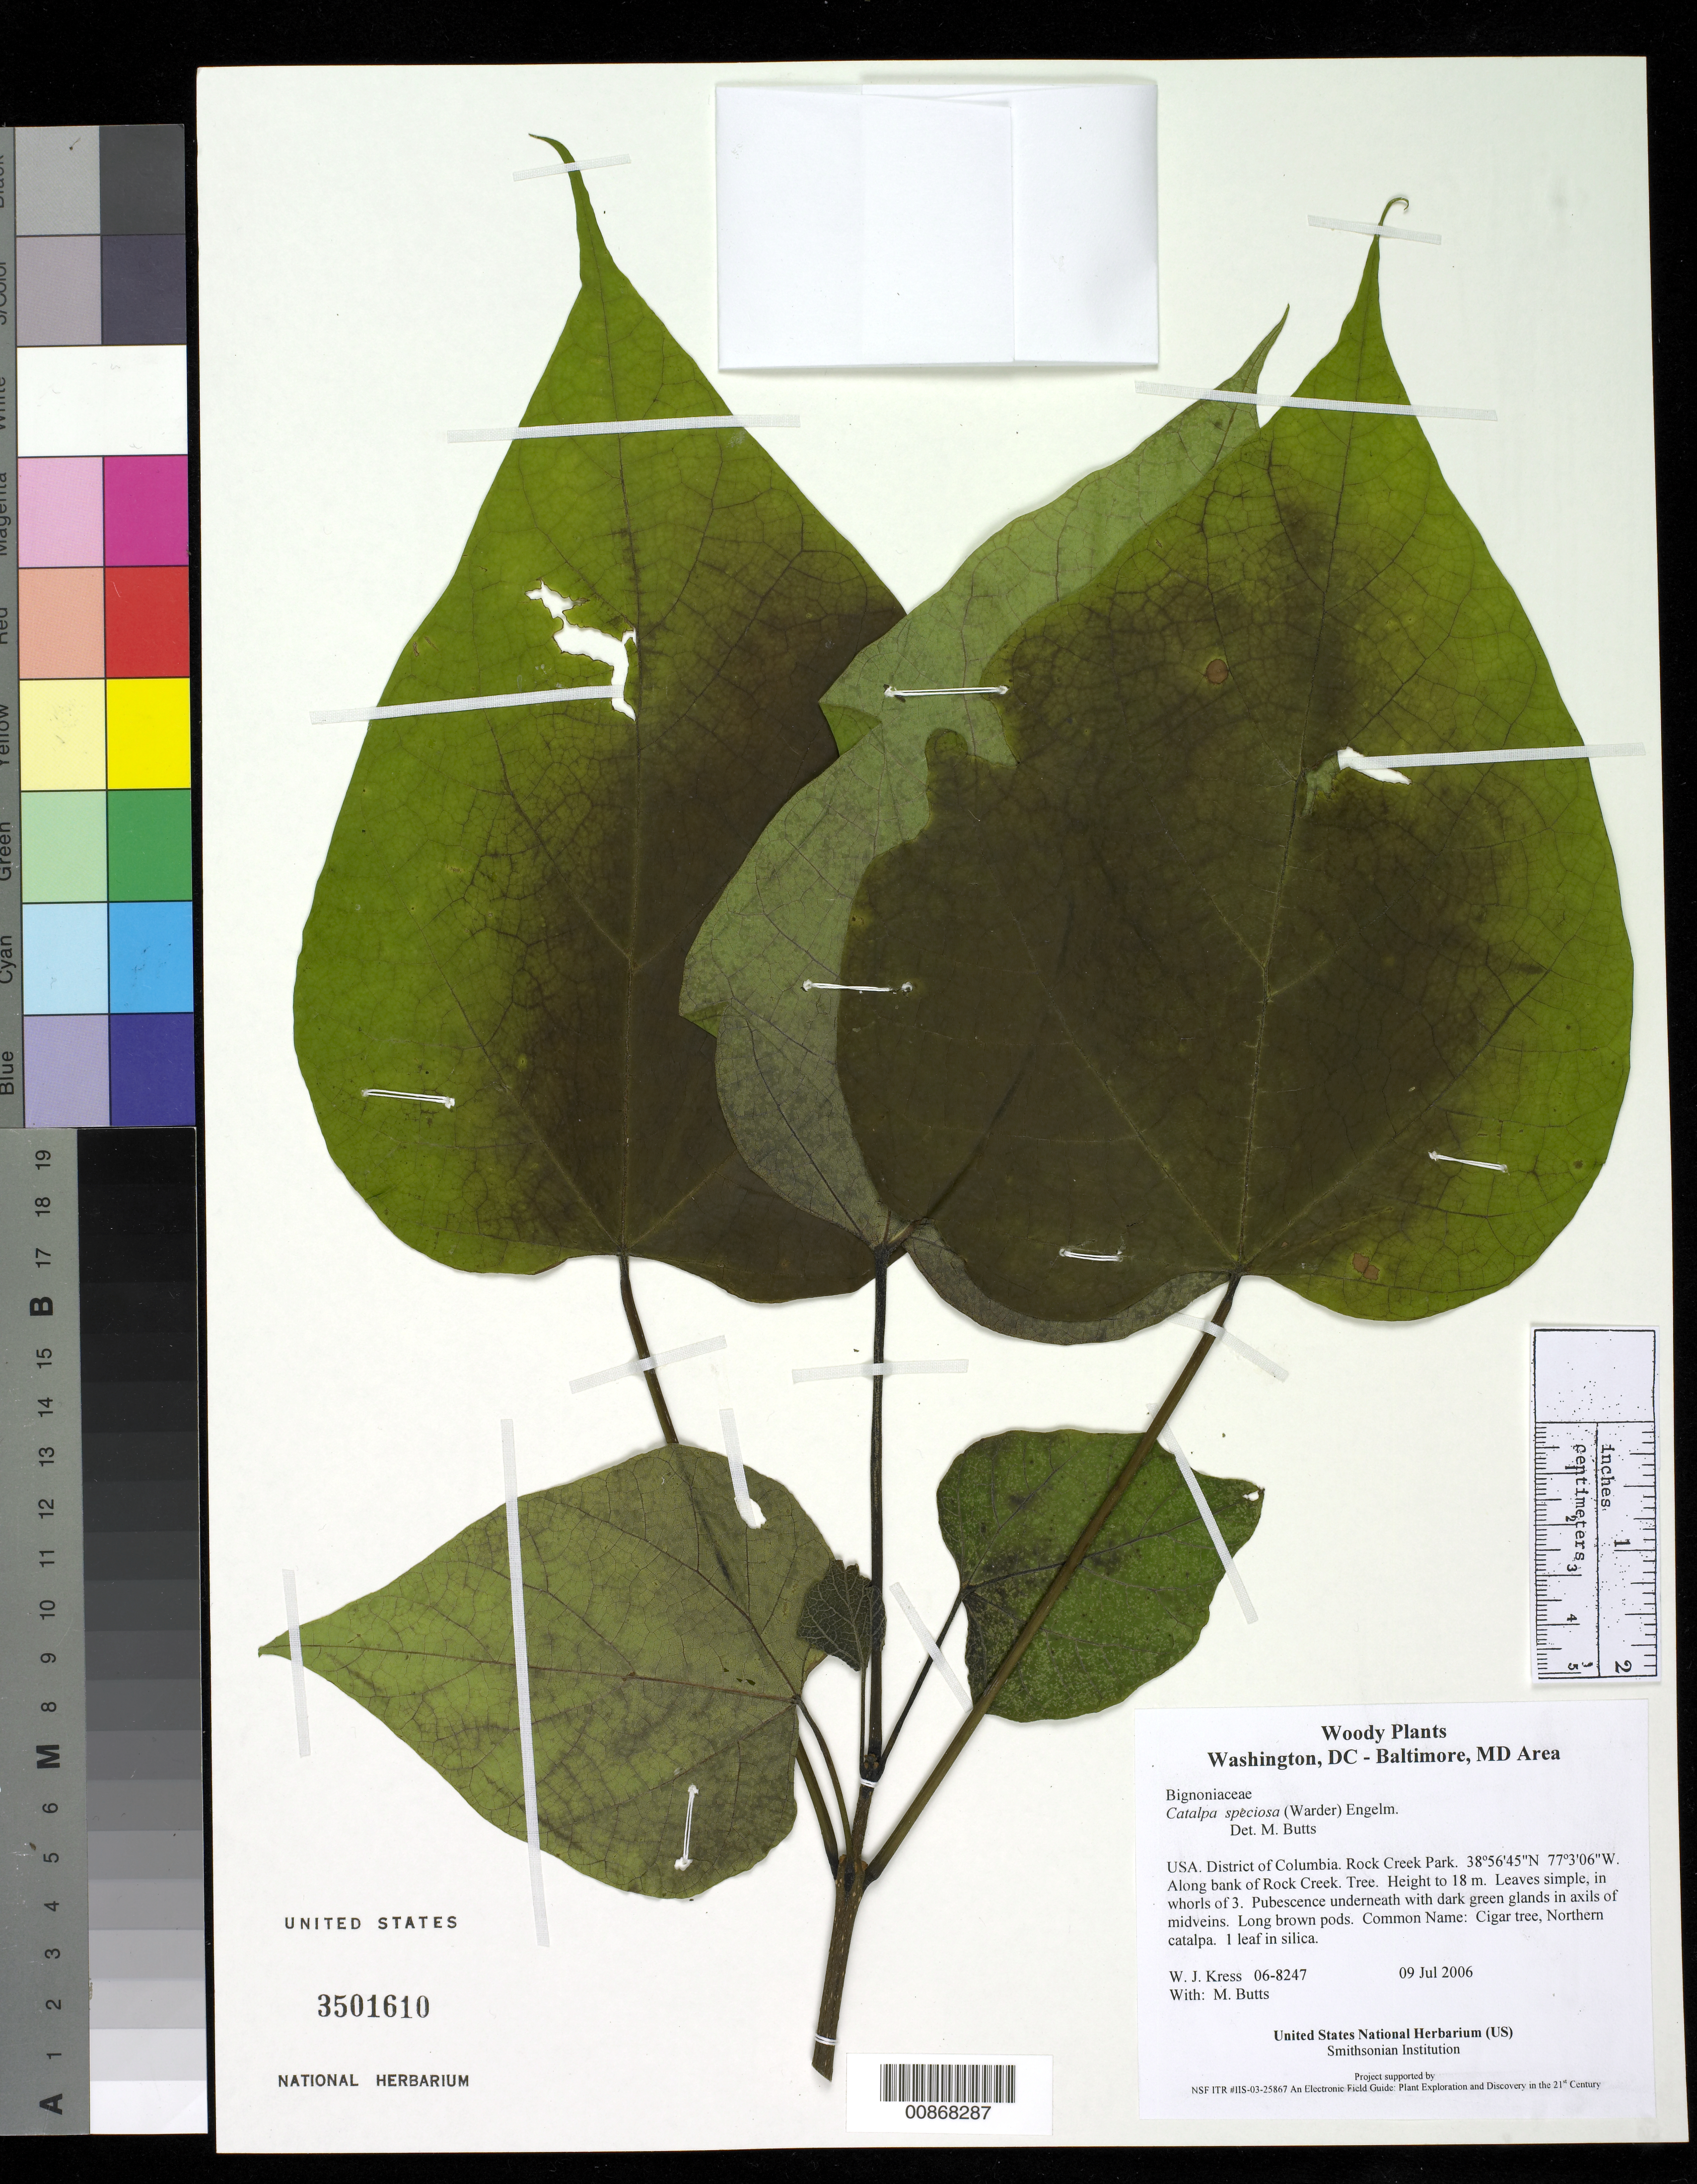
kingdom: Plantae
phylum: Tracheophyta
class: Magnoliopsida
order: Lamiales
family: Bignoniaceae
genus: Catalpa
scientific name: Catalpa speciosa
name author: (Warder) Warder ex Engelm.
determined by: Butts, M. B.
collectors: W. J. Kress & M. B. Butts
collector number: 06-8247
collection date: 2006-07-09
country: United States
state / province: District of Columbia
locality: Rock Creek Park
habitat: Along bank of Rock Creek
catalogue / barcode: US 3501610